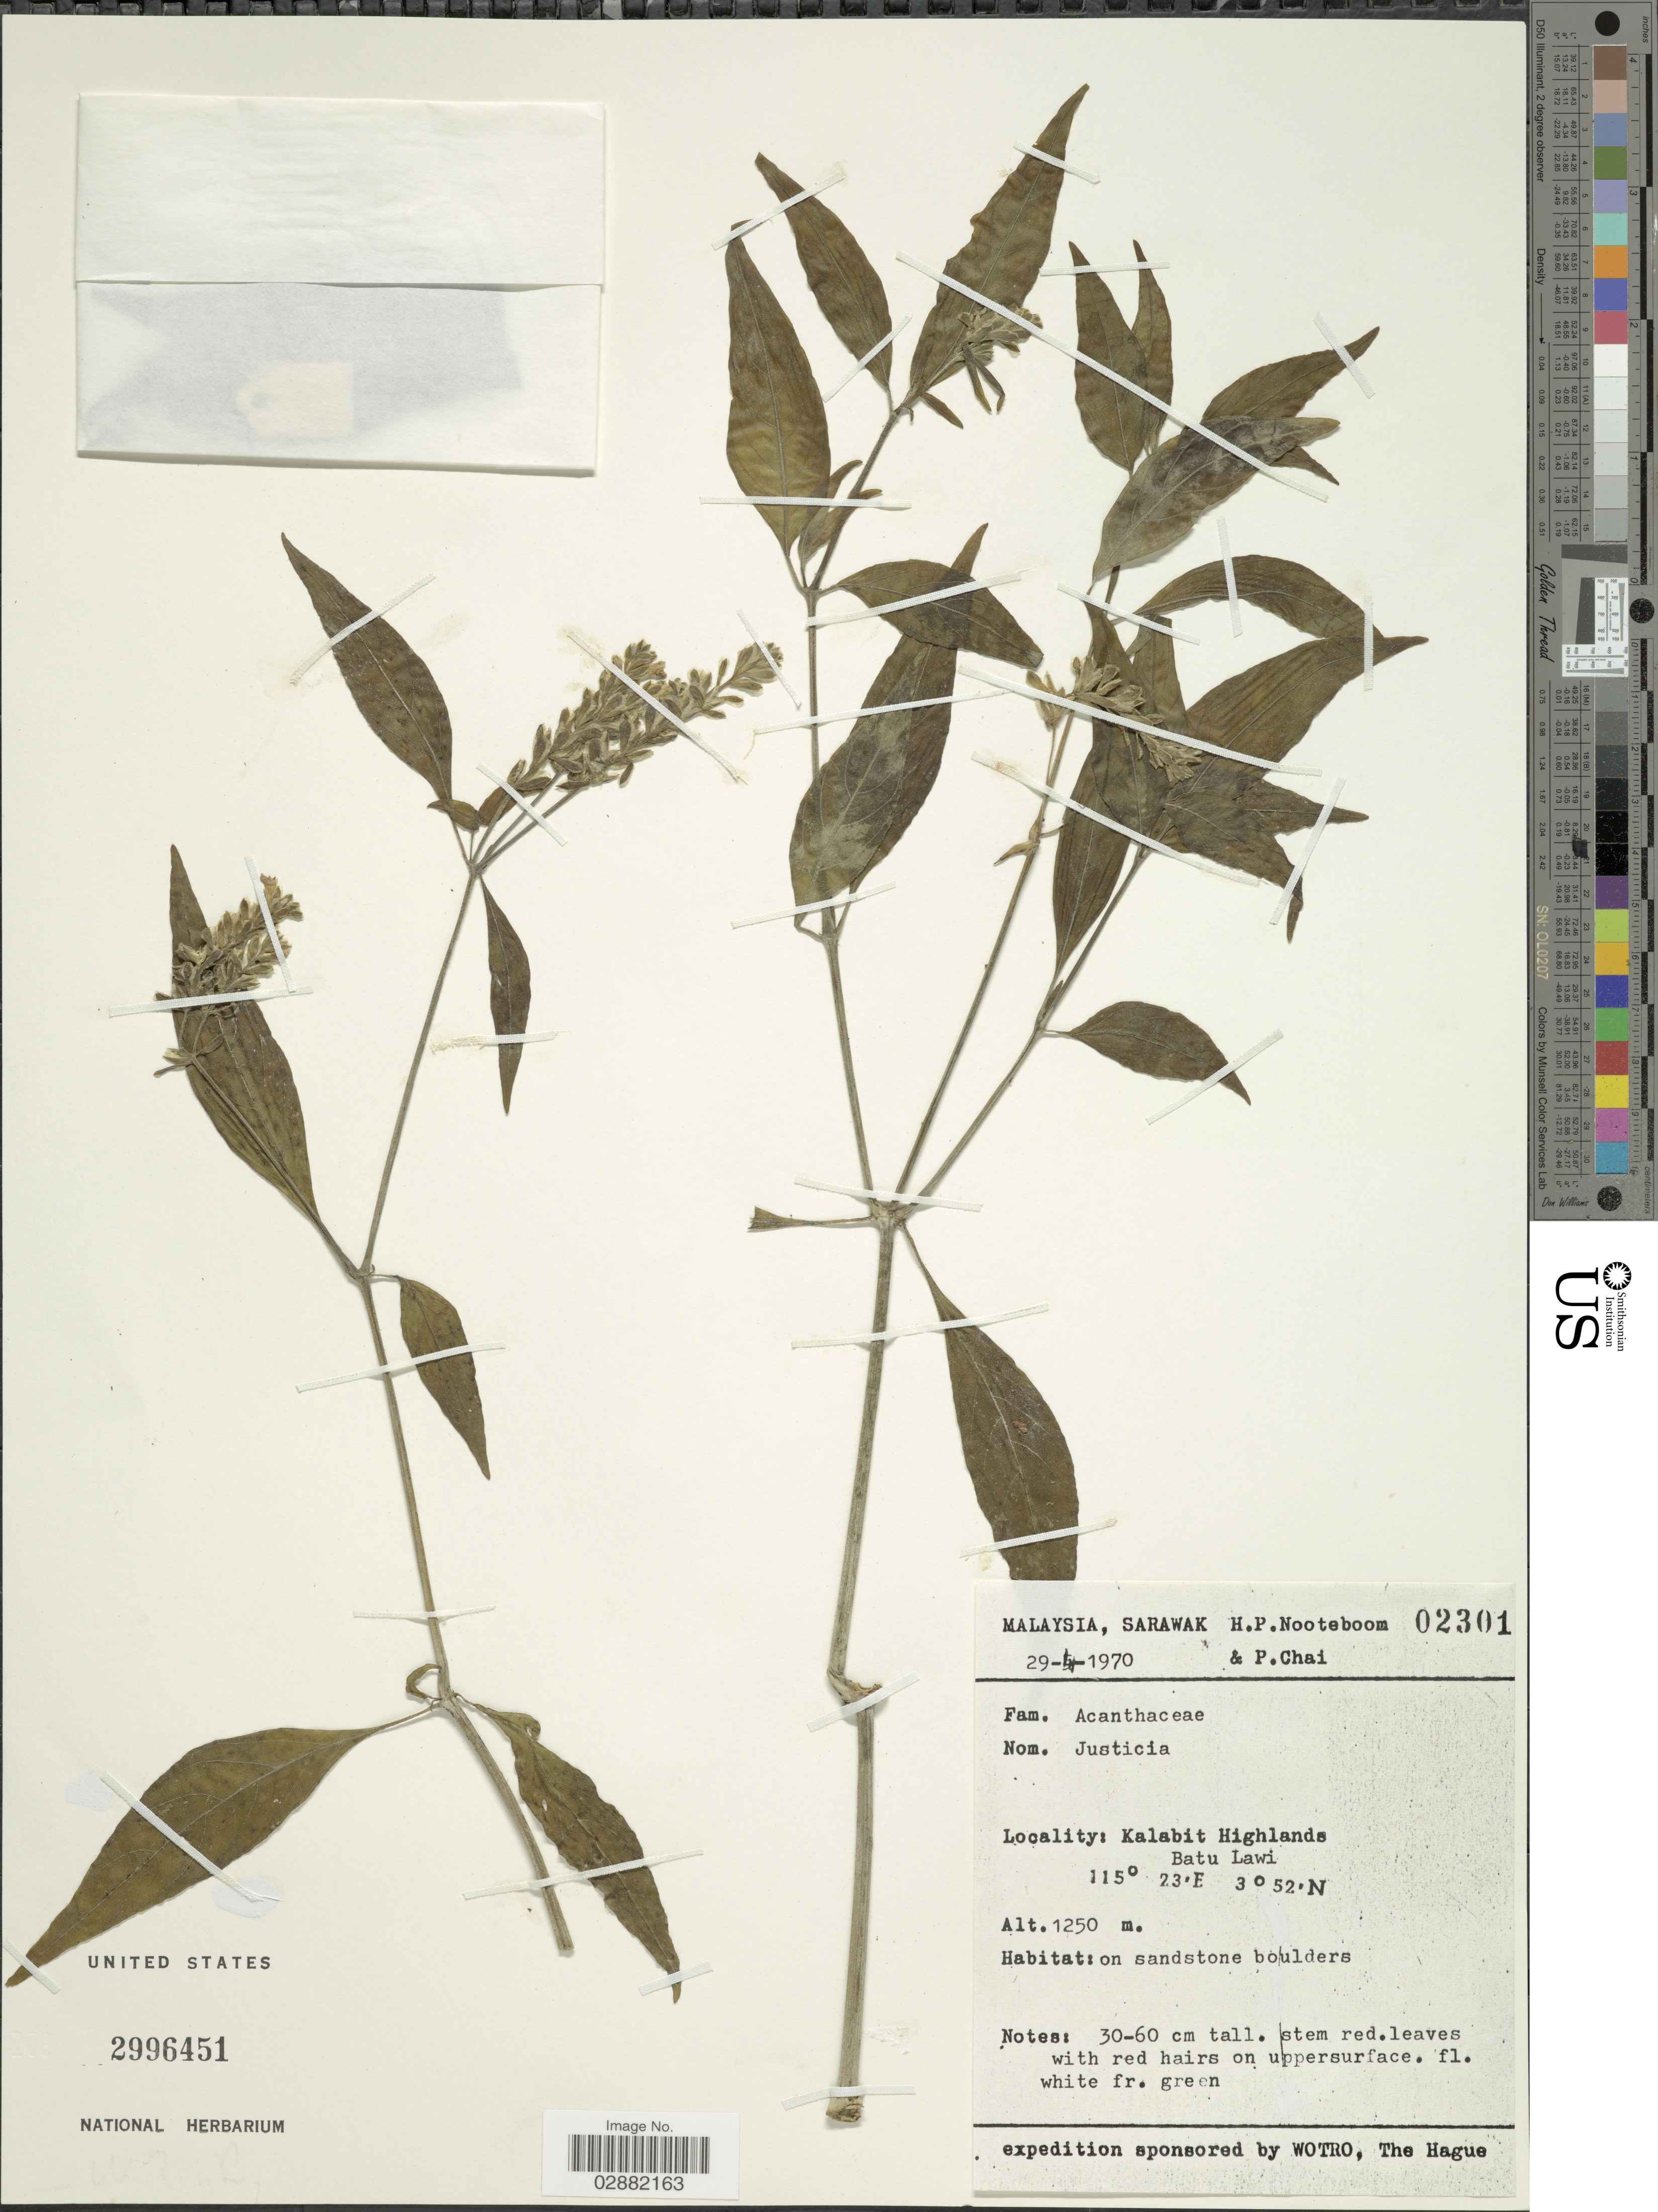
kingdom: Plantae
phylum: Tracheophyta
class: Magnoliopsida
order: Lamiales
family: Acanthaceae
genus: Justicia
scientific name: Justicia sp.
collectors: H. P. Nooteboom & P. Chai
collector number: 02301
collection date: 1970-04-29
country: Malaysia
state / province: Sarawak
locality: Kalabit Highlands. Batu Lawi.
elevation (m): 1250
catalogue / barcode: US 2996451